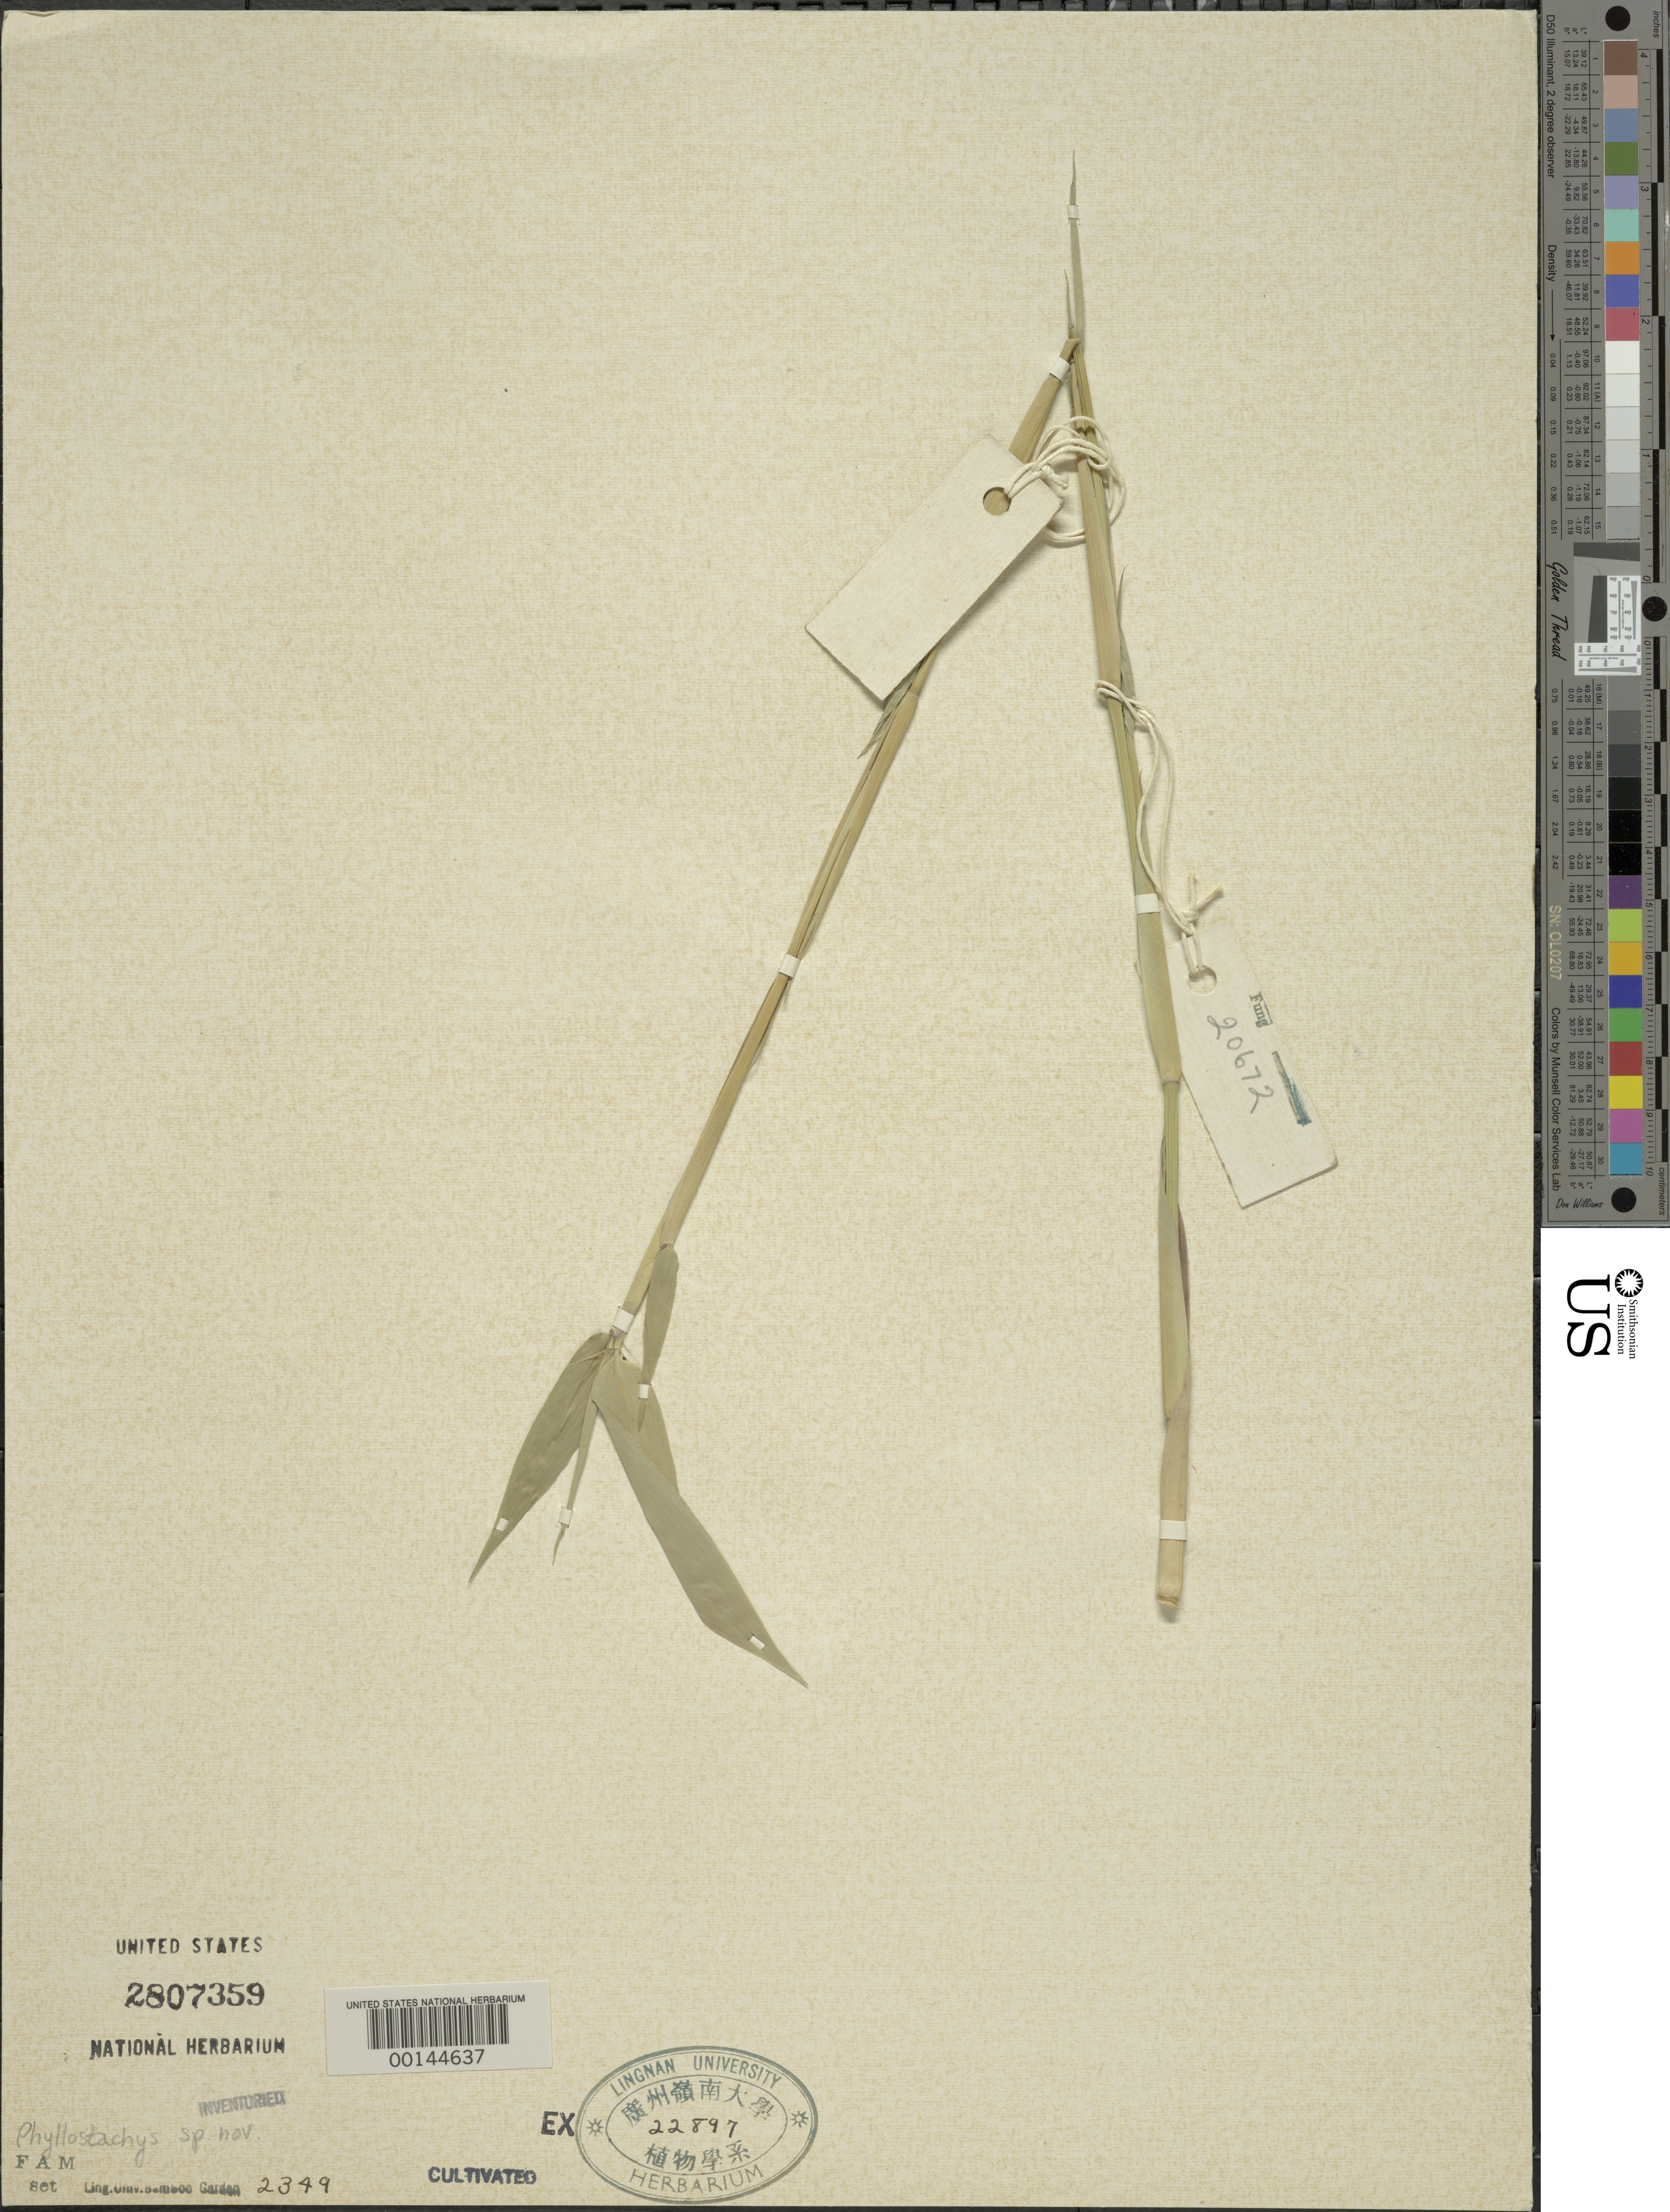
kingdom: Plantae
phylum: Tracheophyta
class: Liliopsida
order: Poales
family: Poaceae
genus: Phyllostachys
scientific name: Phyllostachys sp.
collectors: H. L. Fung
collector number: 20672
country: China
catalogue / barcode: US 2807359